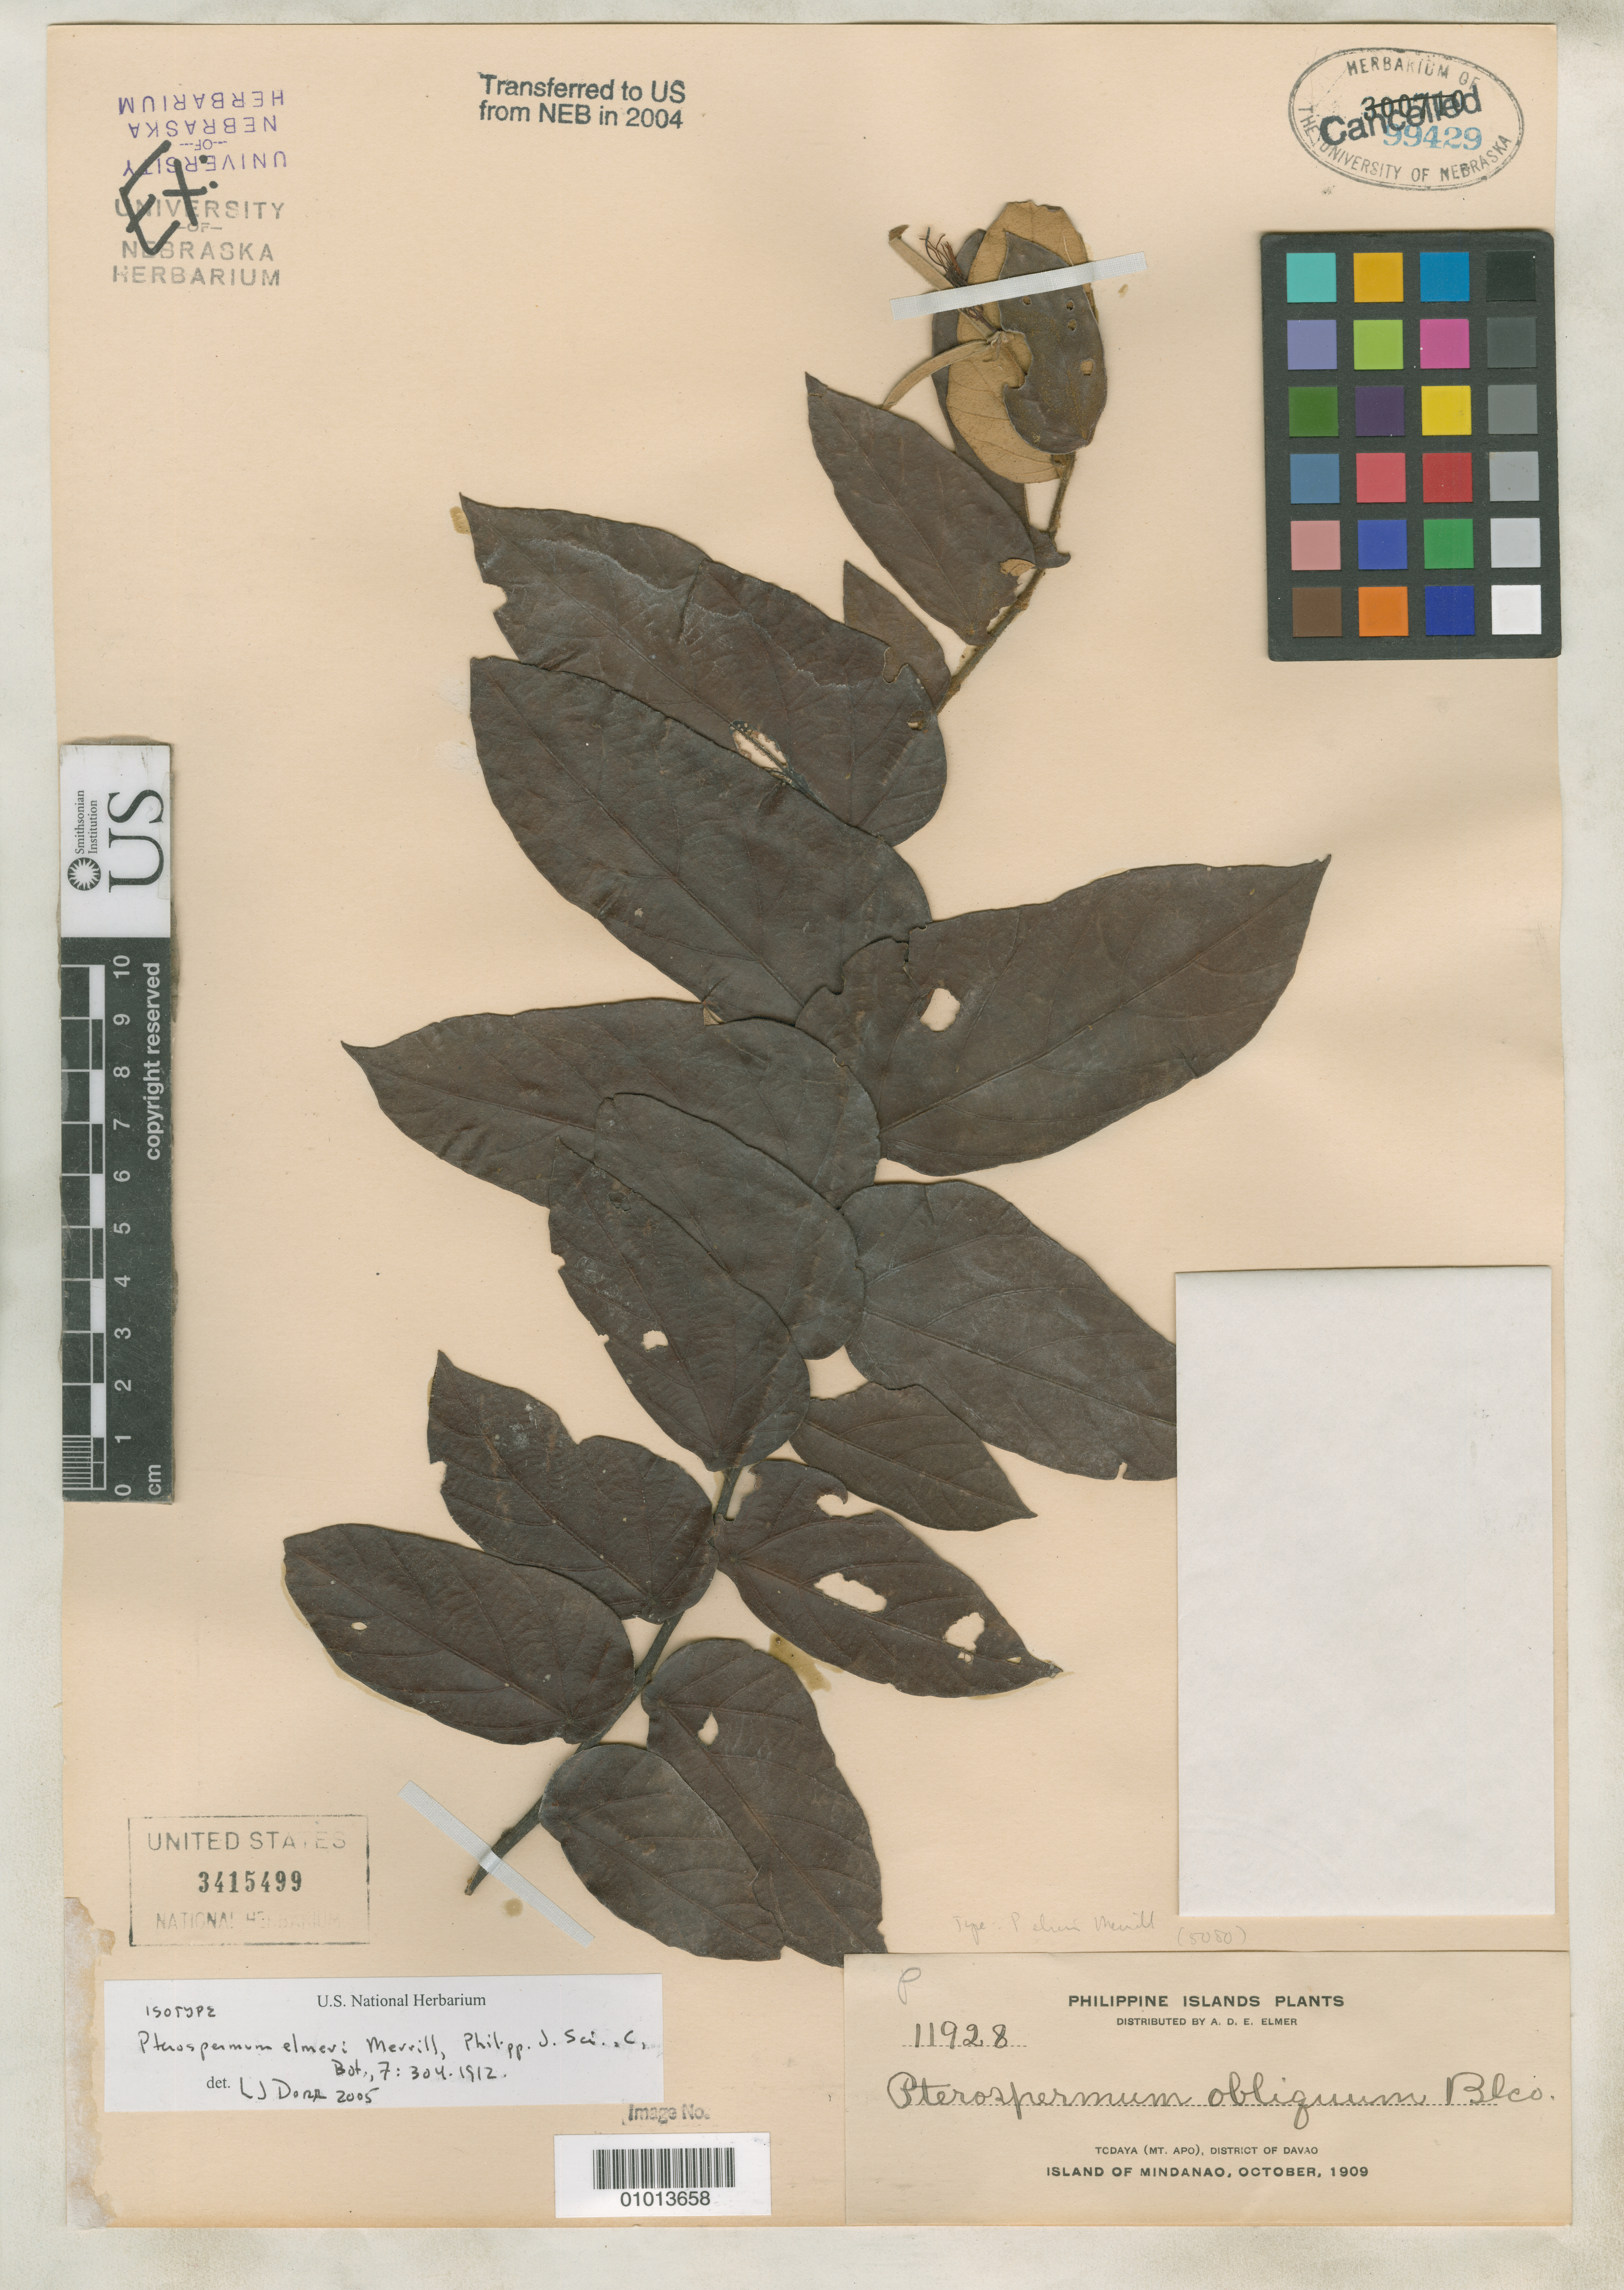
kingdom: Plantae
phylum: Tracheophyta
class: Magnoliopsida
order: Malvales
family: Malvaceae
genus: Pterospermum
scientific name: Pterospermum elmeri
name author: Merr.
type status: Isotype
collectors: A. D. E. Elmer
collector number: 11928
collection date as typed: Oct 1909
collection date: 1909-10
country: Philippines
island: Mindanao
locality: Todaya (Mt. Apo), District of Davao, Island of Mindanao.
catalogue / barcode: US 3415499